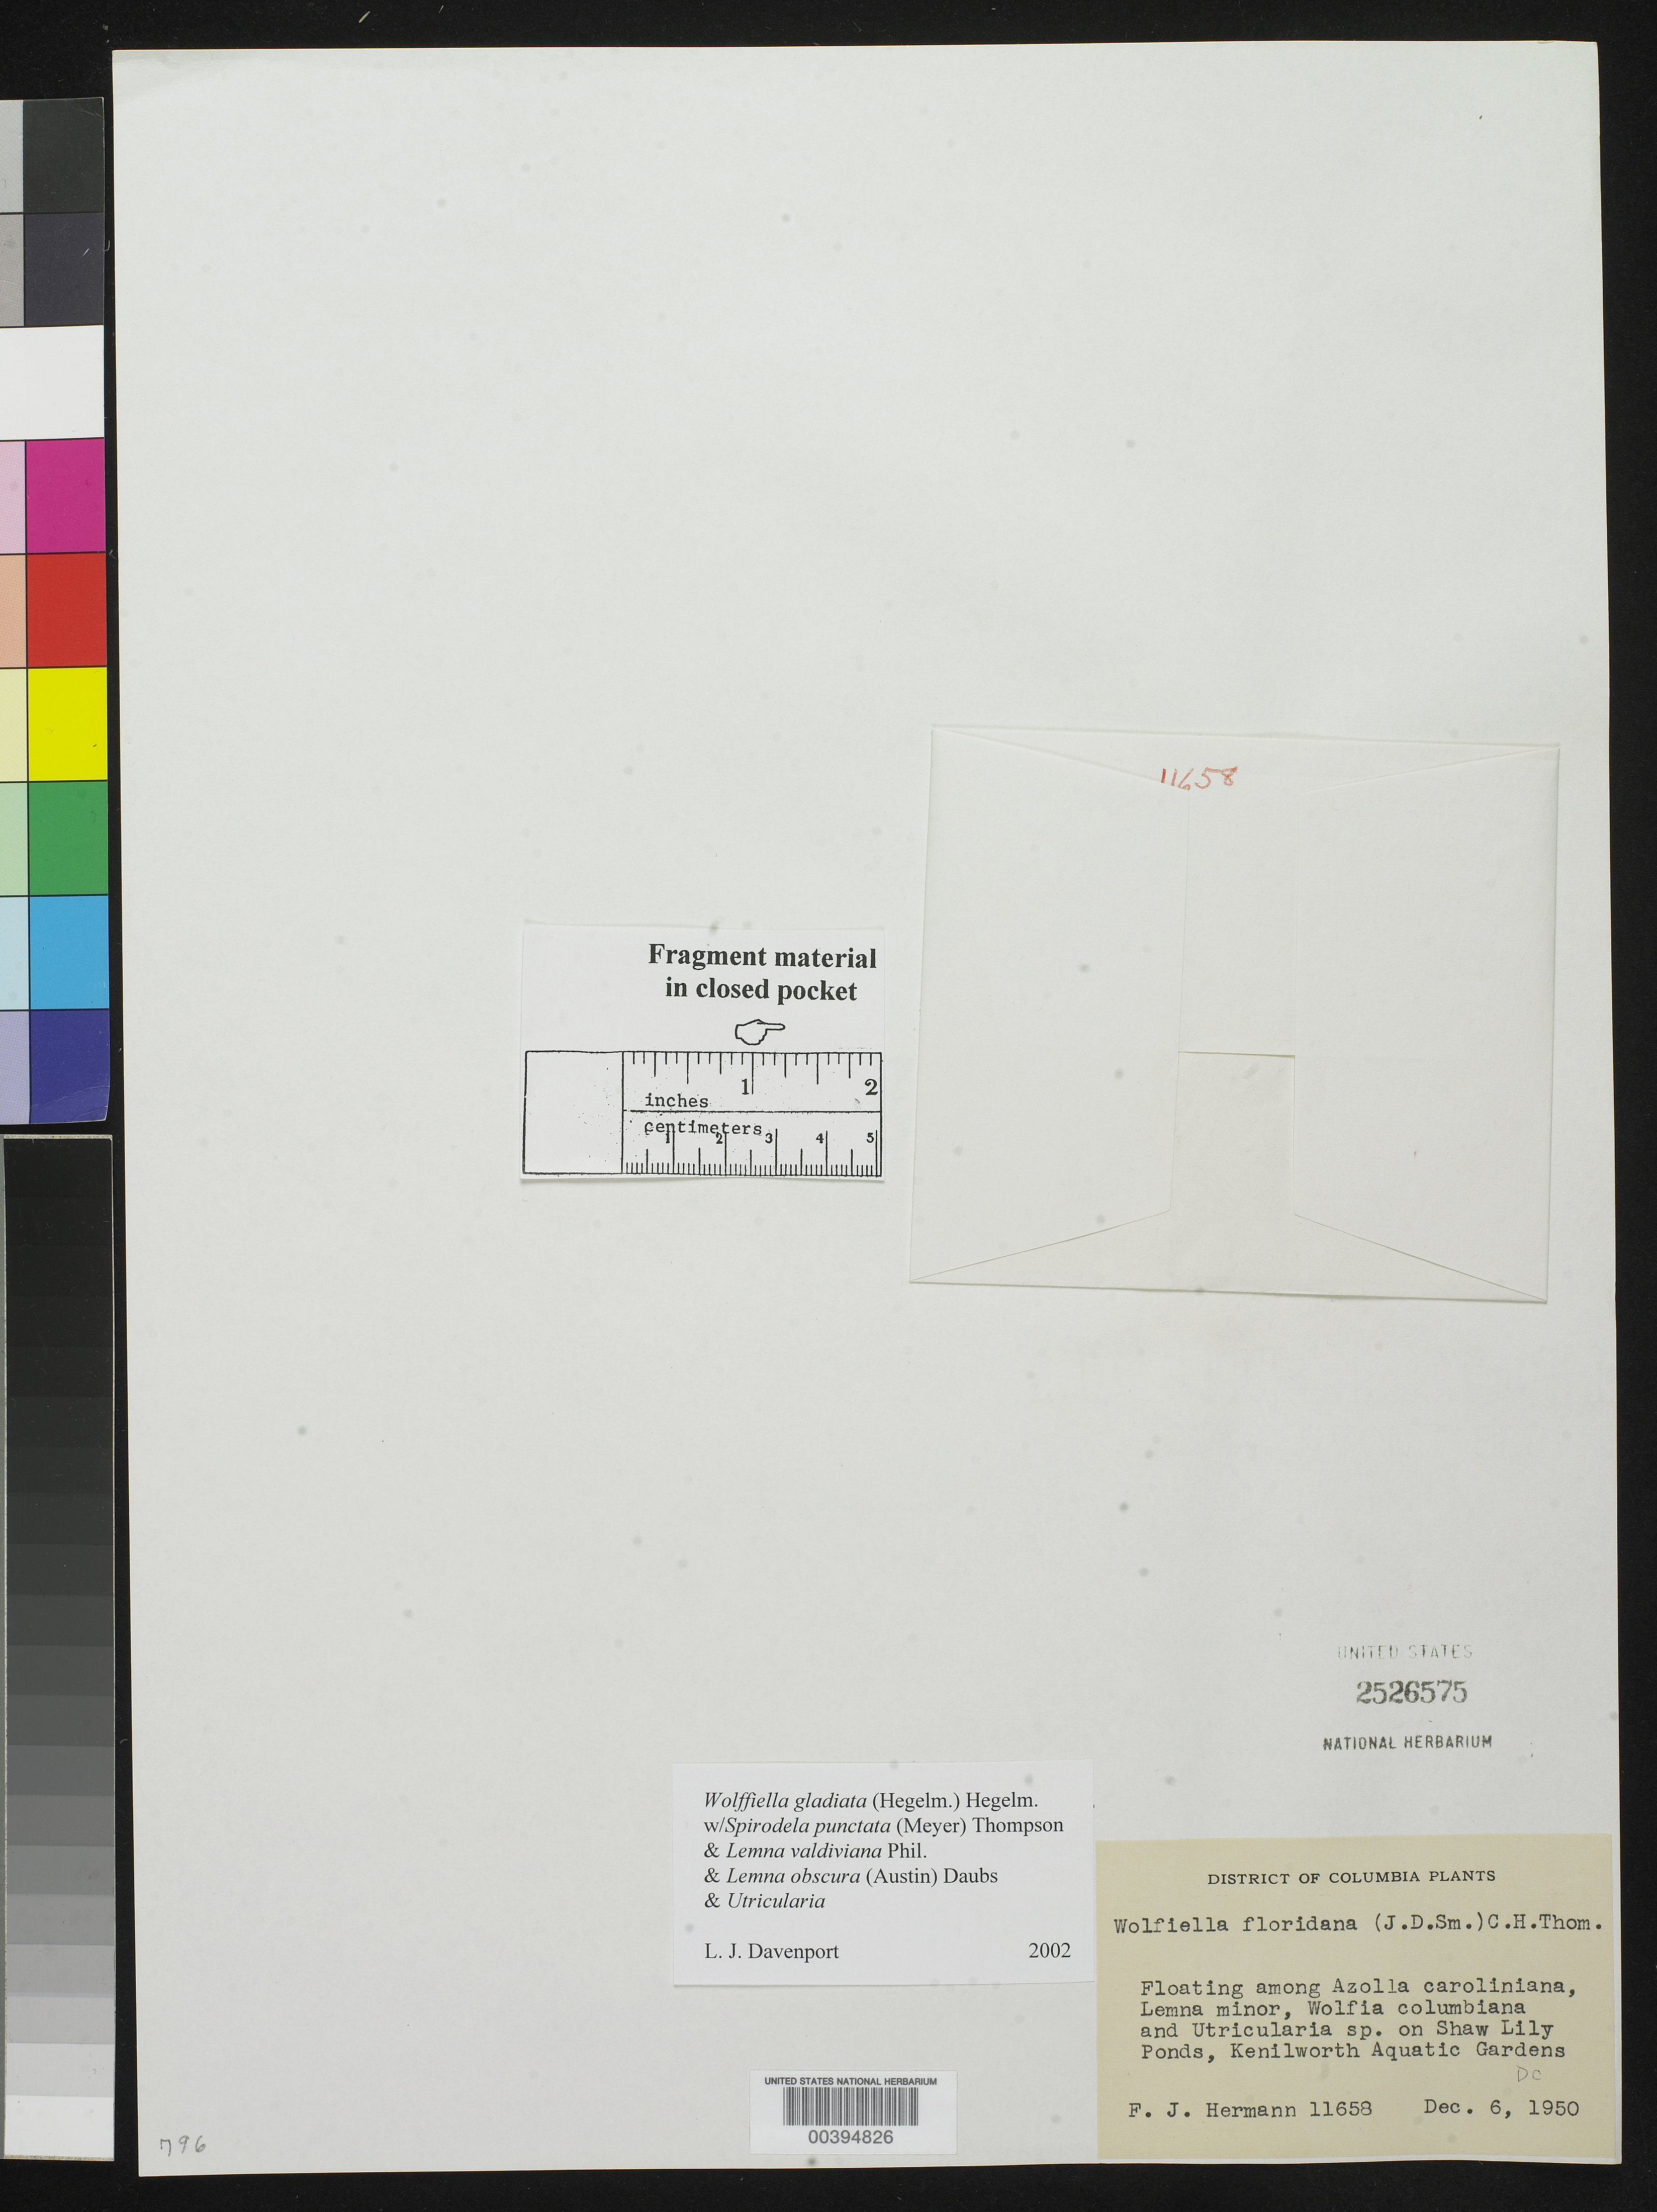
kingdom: Plantae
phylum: Tracheophyta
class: Liliopsida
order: Alismatales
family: Araceae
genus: Wolffiella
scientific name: Wolffiella gladiata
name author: (Hegelm.) Hegelm.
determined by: Davenport, L. J.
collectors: F. J. Hermann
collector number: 11658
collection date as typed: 06 Dec 1950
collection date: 1950-12-06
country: United States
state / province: District of Columbia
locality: Shaw Lily Ponds, Kenilworth Aquatic Gardens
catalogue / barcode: US 2526575